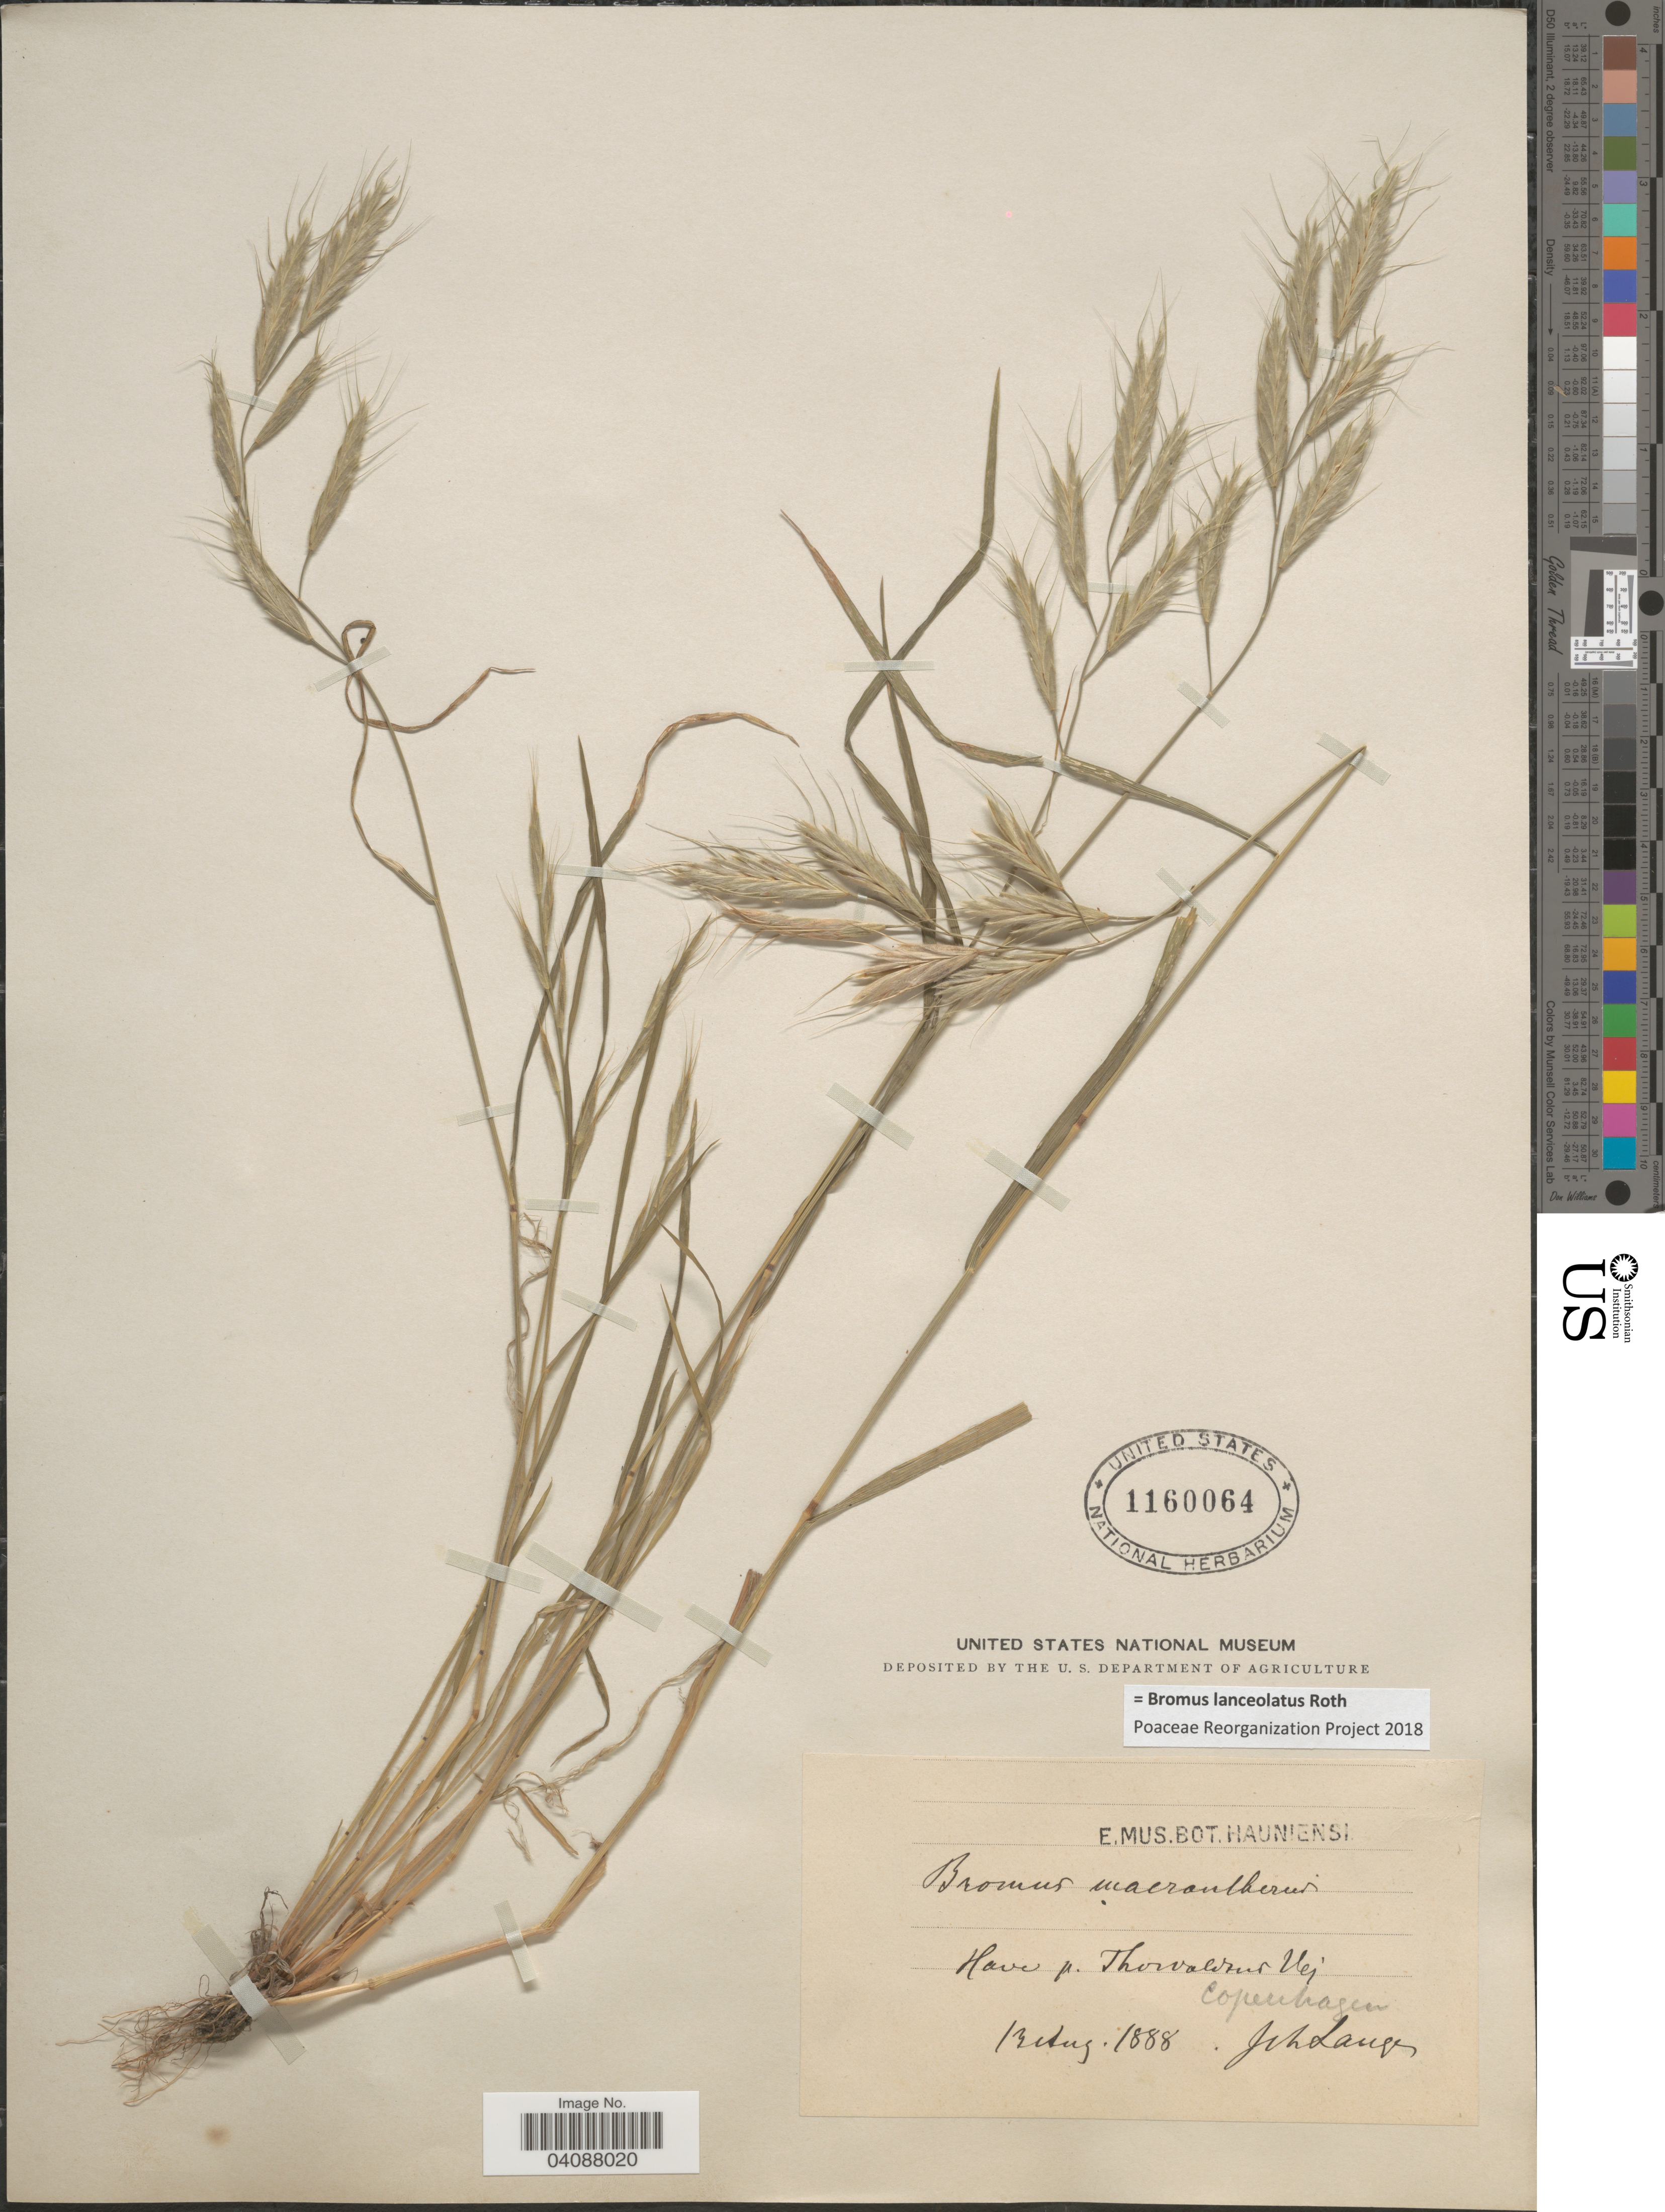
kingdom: Plantae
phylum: Tracheophyta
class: Liliopsida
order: Poales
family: Poaceae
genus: Bromus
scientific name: Bromus lanceolatus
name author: Roth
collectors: J. M. C. Lange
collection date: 1888-08-13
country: Denmark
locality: Have p. Thorvaldfur Vej. Copenhagen.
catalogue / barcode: US 1160064